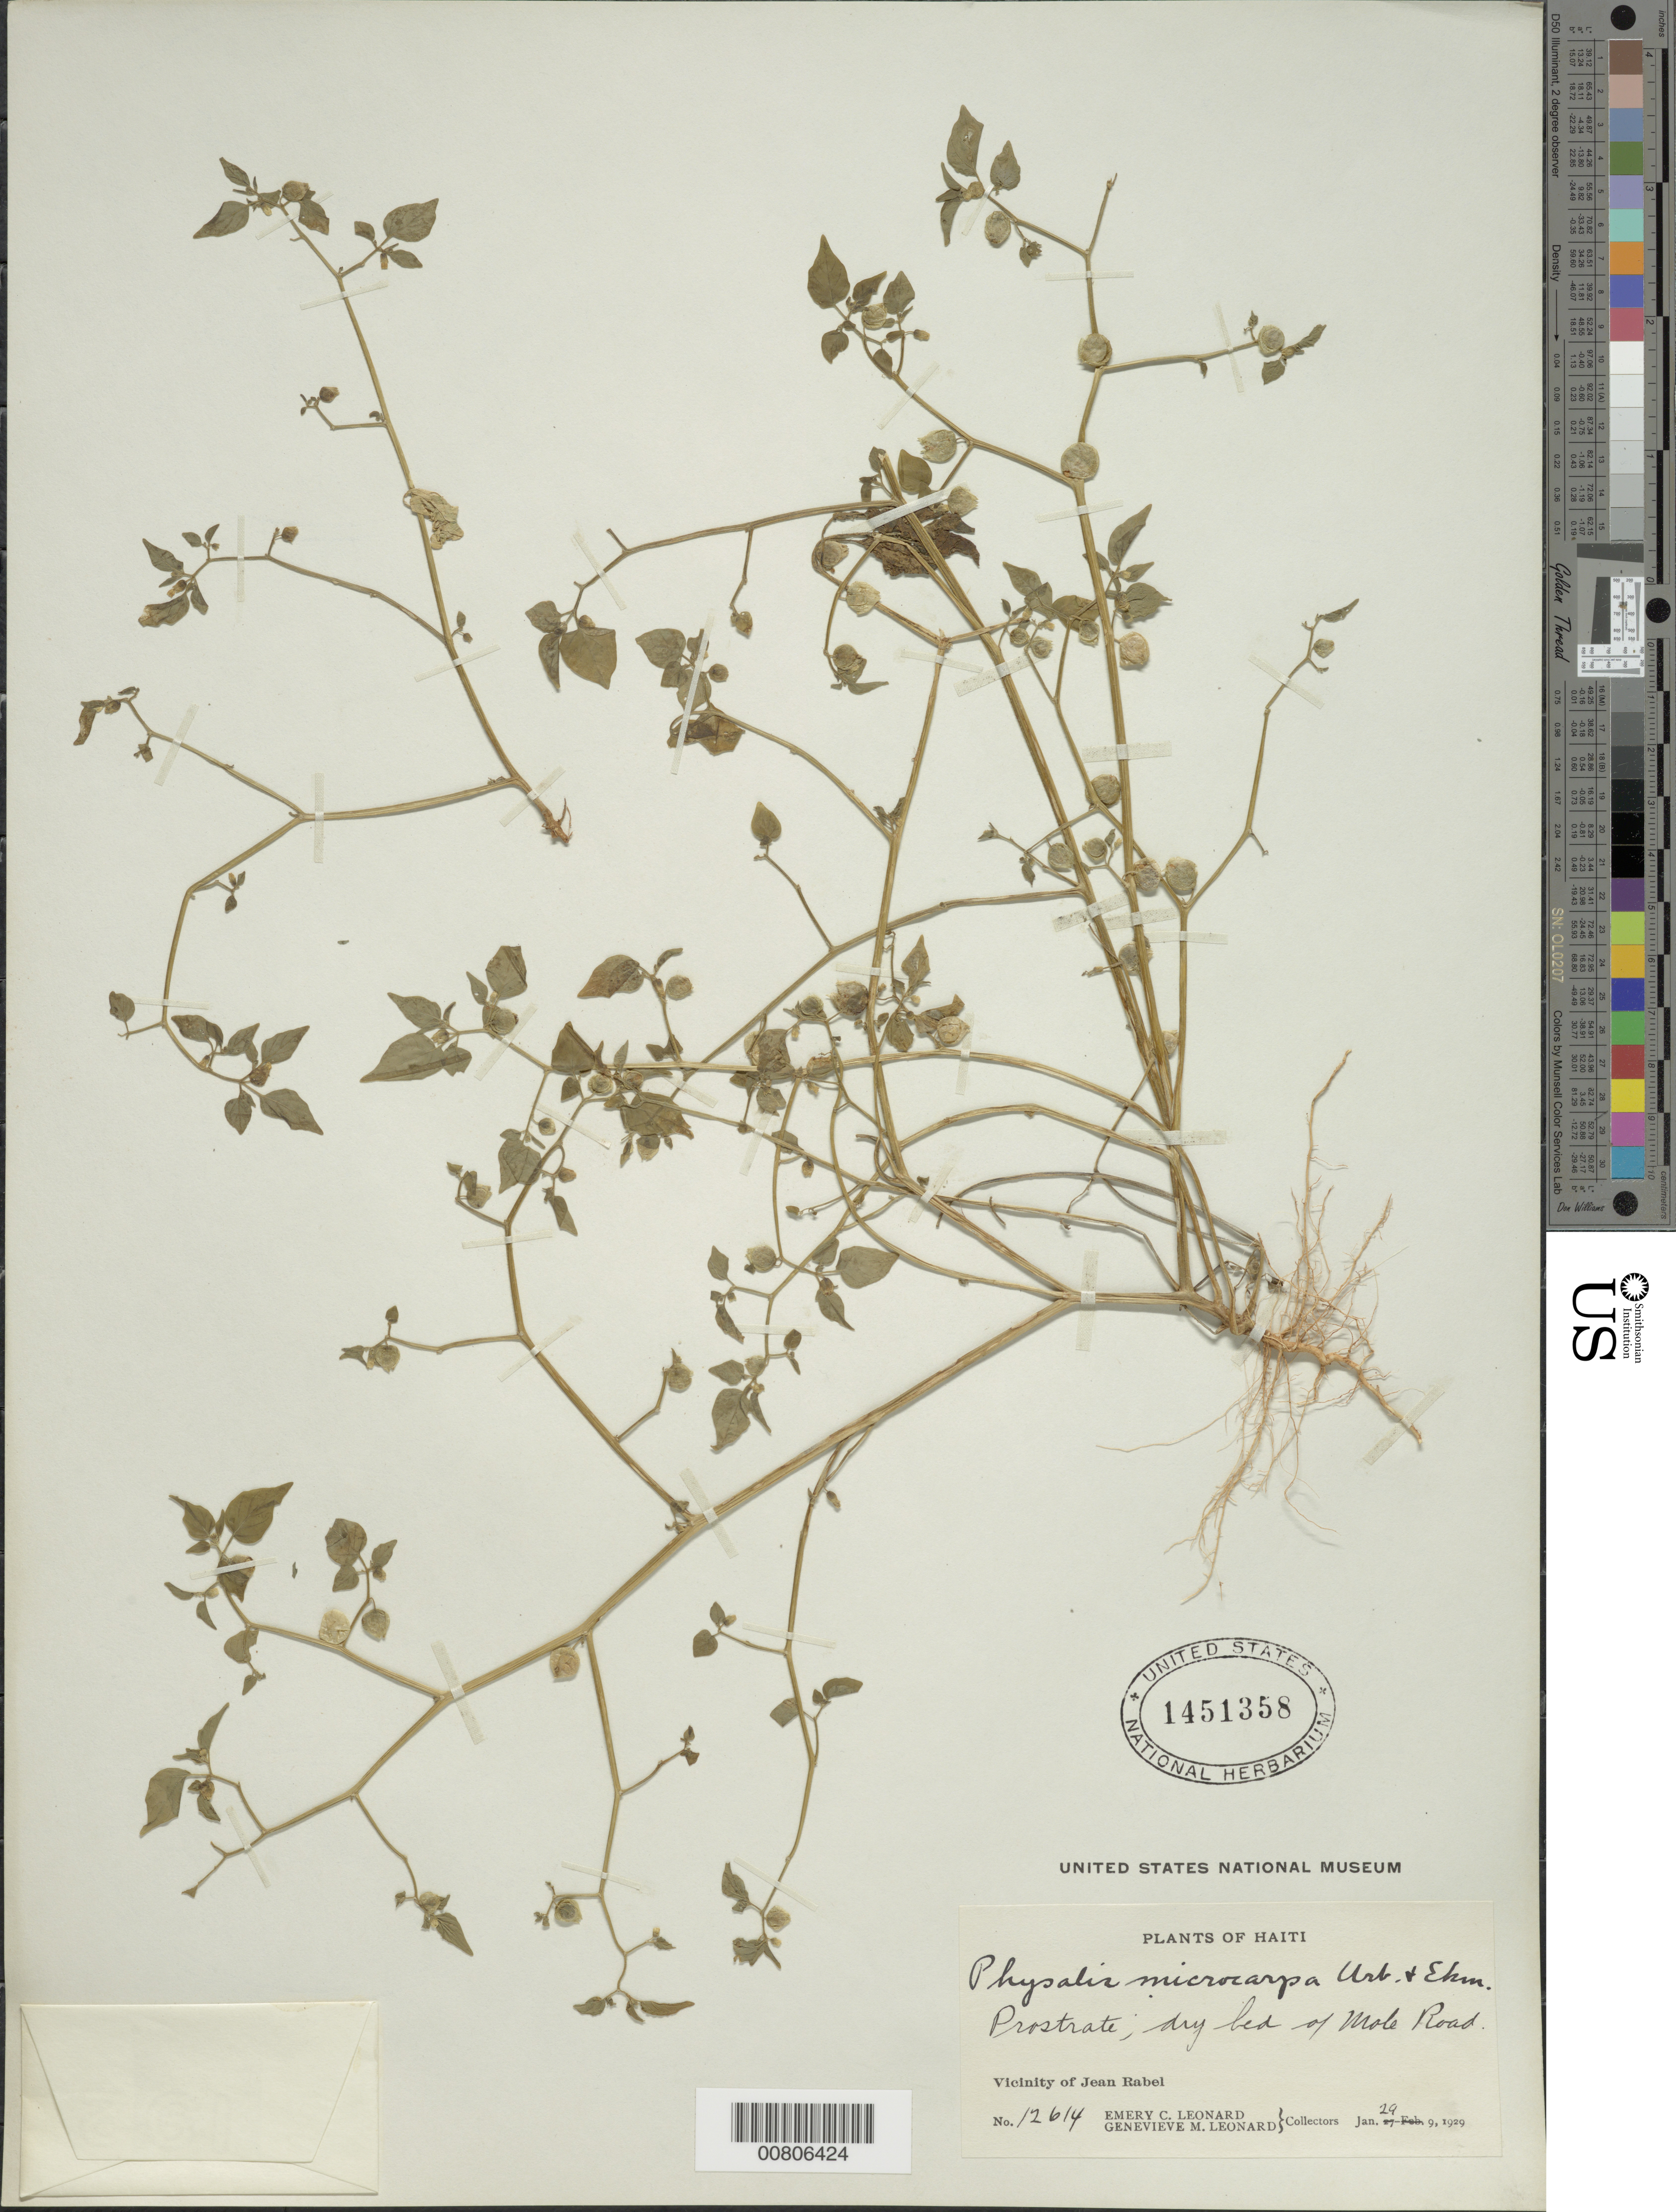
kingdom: Plantae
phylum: Tracheophyta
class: Magnoliopsida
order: Solanales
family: Solanaceae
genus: Physalis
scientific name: Physalis microcarpa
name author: Urb. & Ekman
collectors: E. C. Leonard & G. M. Leonard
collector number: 12614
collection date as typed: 29 Jan 1929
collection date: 1929-01-29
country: Haiti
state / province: Nord-Ouest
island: Hispaniola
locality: Vicinity of Jean-Rabel, Mole Road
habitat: Dry bed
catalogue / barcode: US 1451358